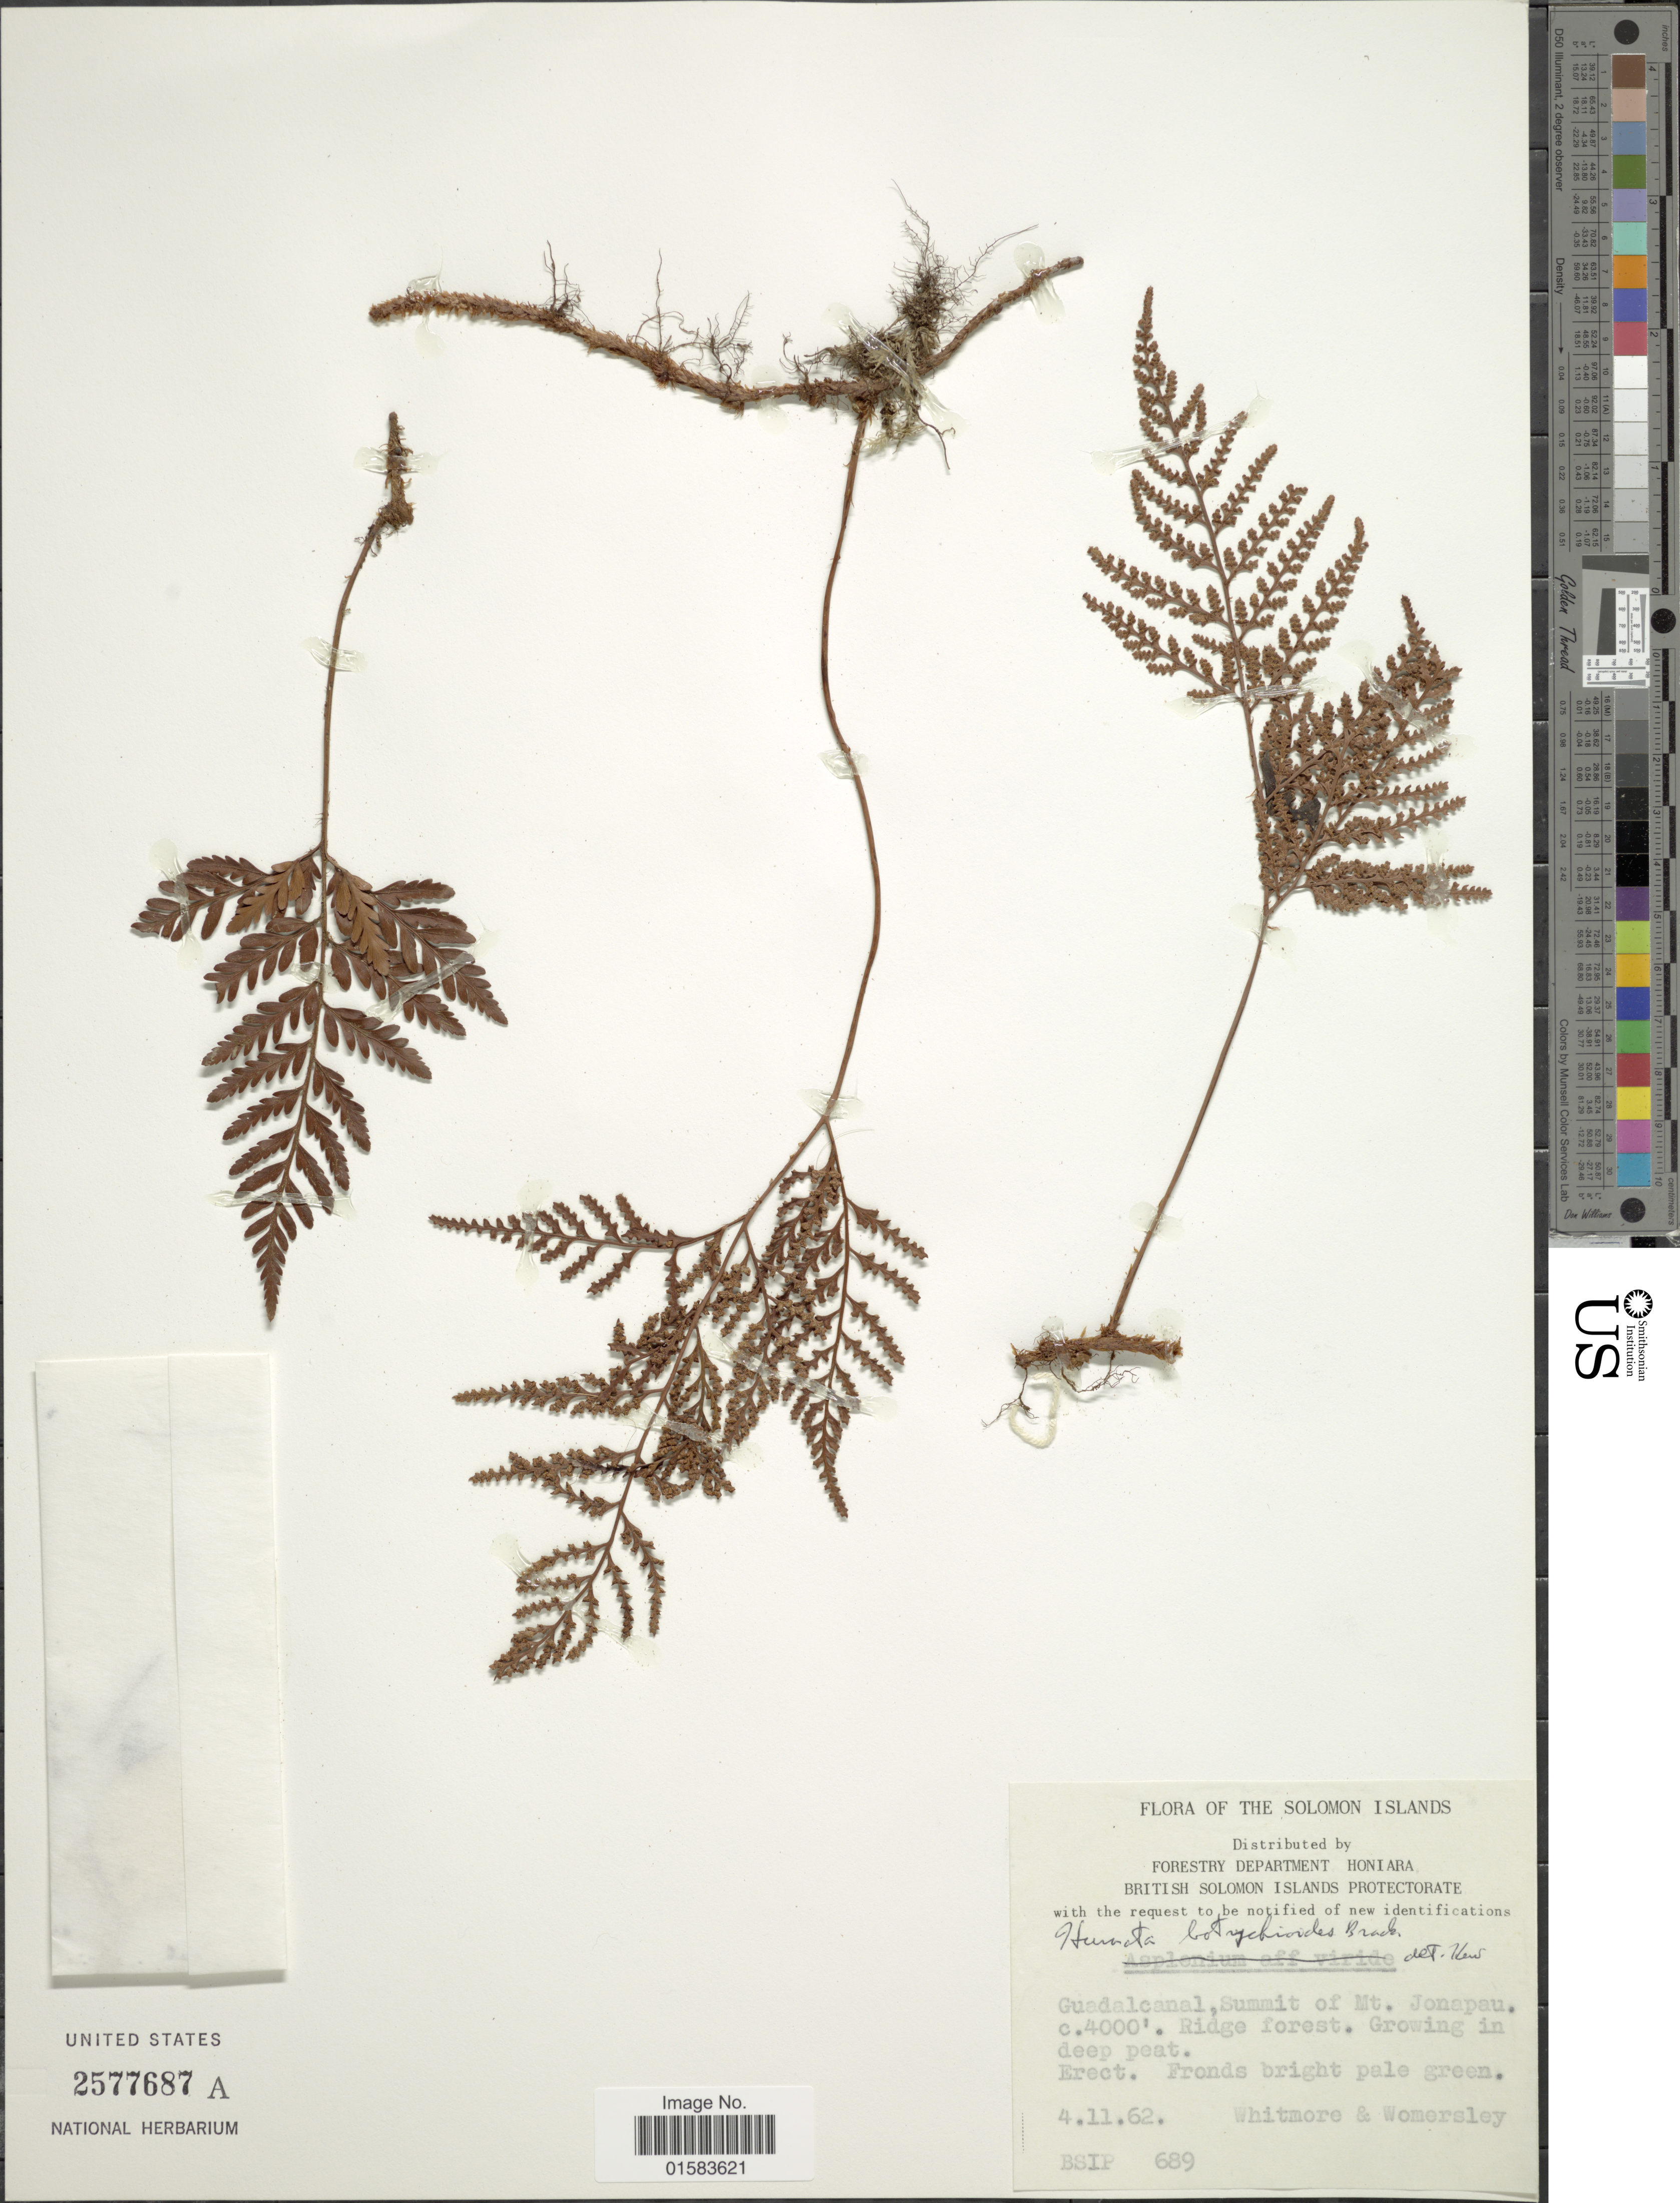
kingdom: Plantae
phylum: Tracheophyta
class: Polypodiopsida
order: Polypodiales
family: Davalliaceae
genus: Davallia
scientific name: Davallia repens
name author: (L. f.) Kuhn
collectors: -. Whitmore & Womersley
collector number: BSIP 689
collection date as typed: Transcribed d/m/y: 4/11/62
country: Solomon Islands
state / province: Solomon Islands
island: Guadalcanal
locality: Guadalcanal, summit of Mt. Jonapau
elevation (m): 1219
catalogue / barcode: US 2577687A